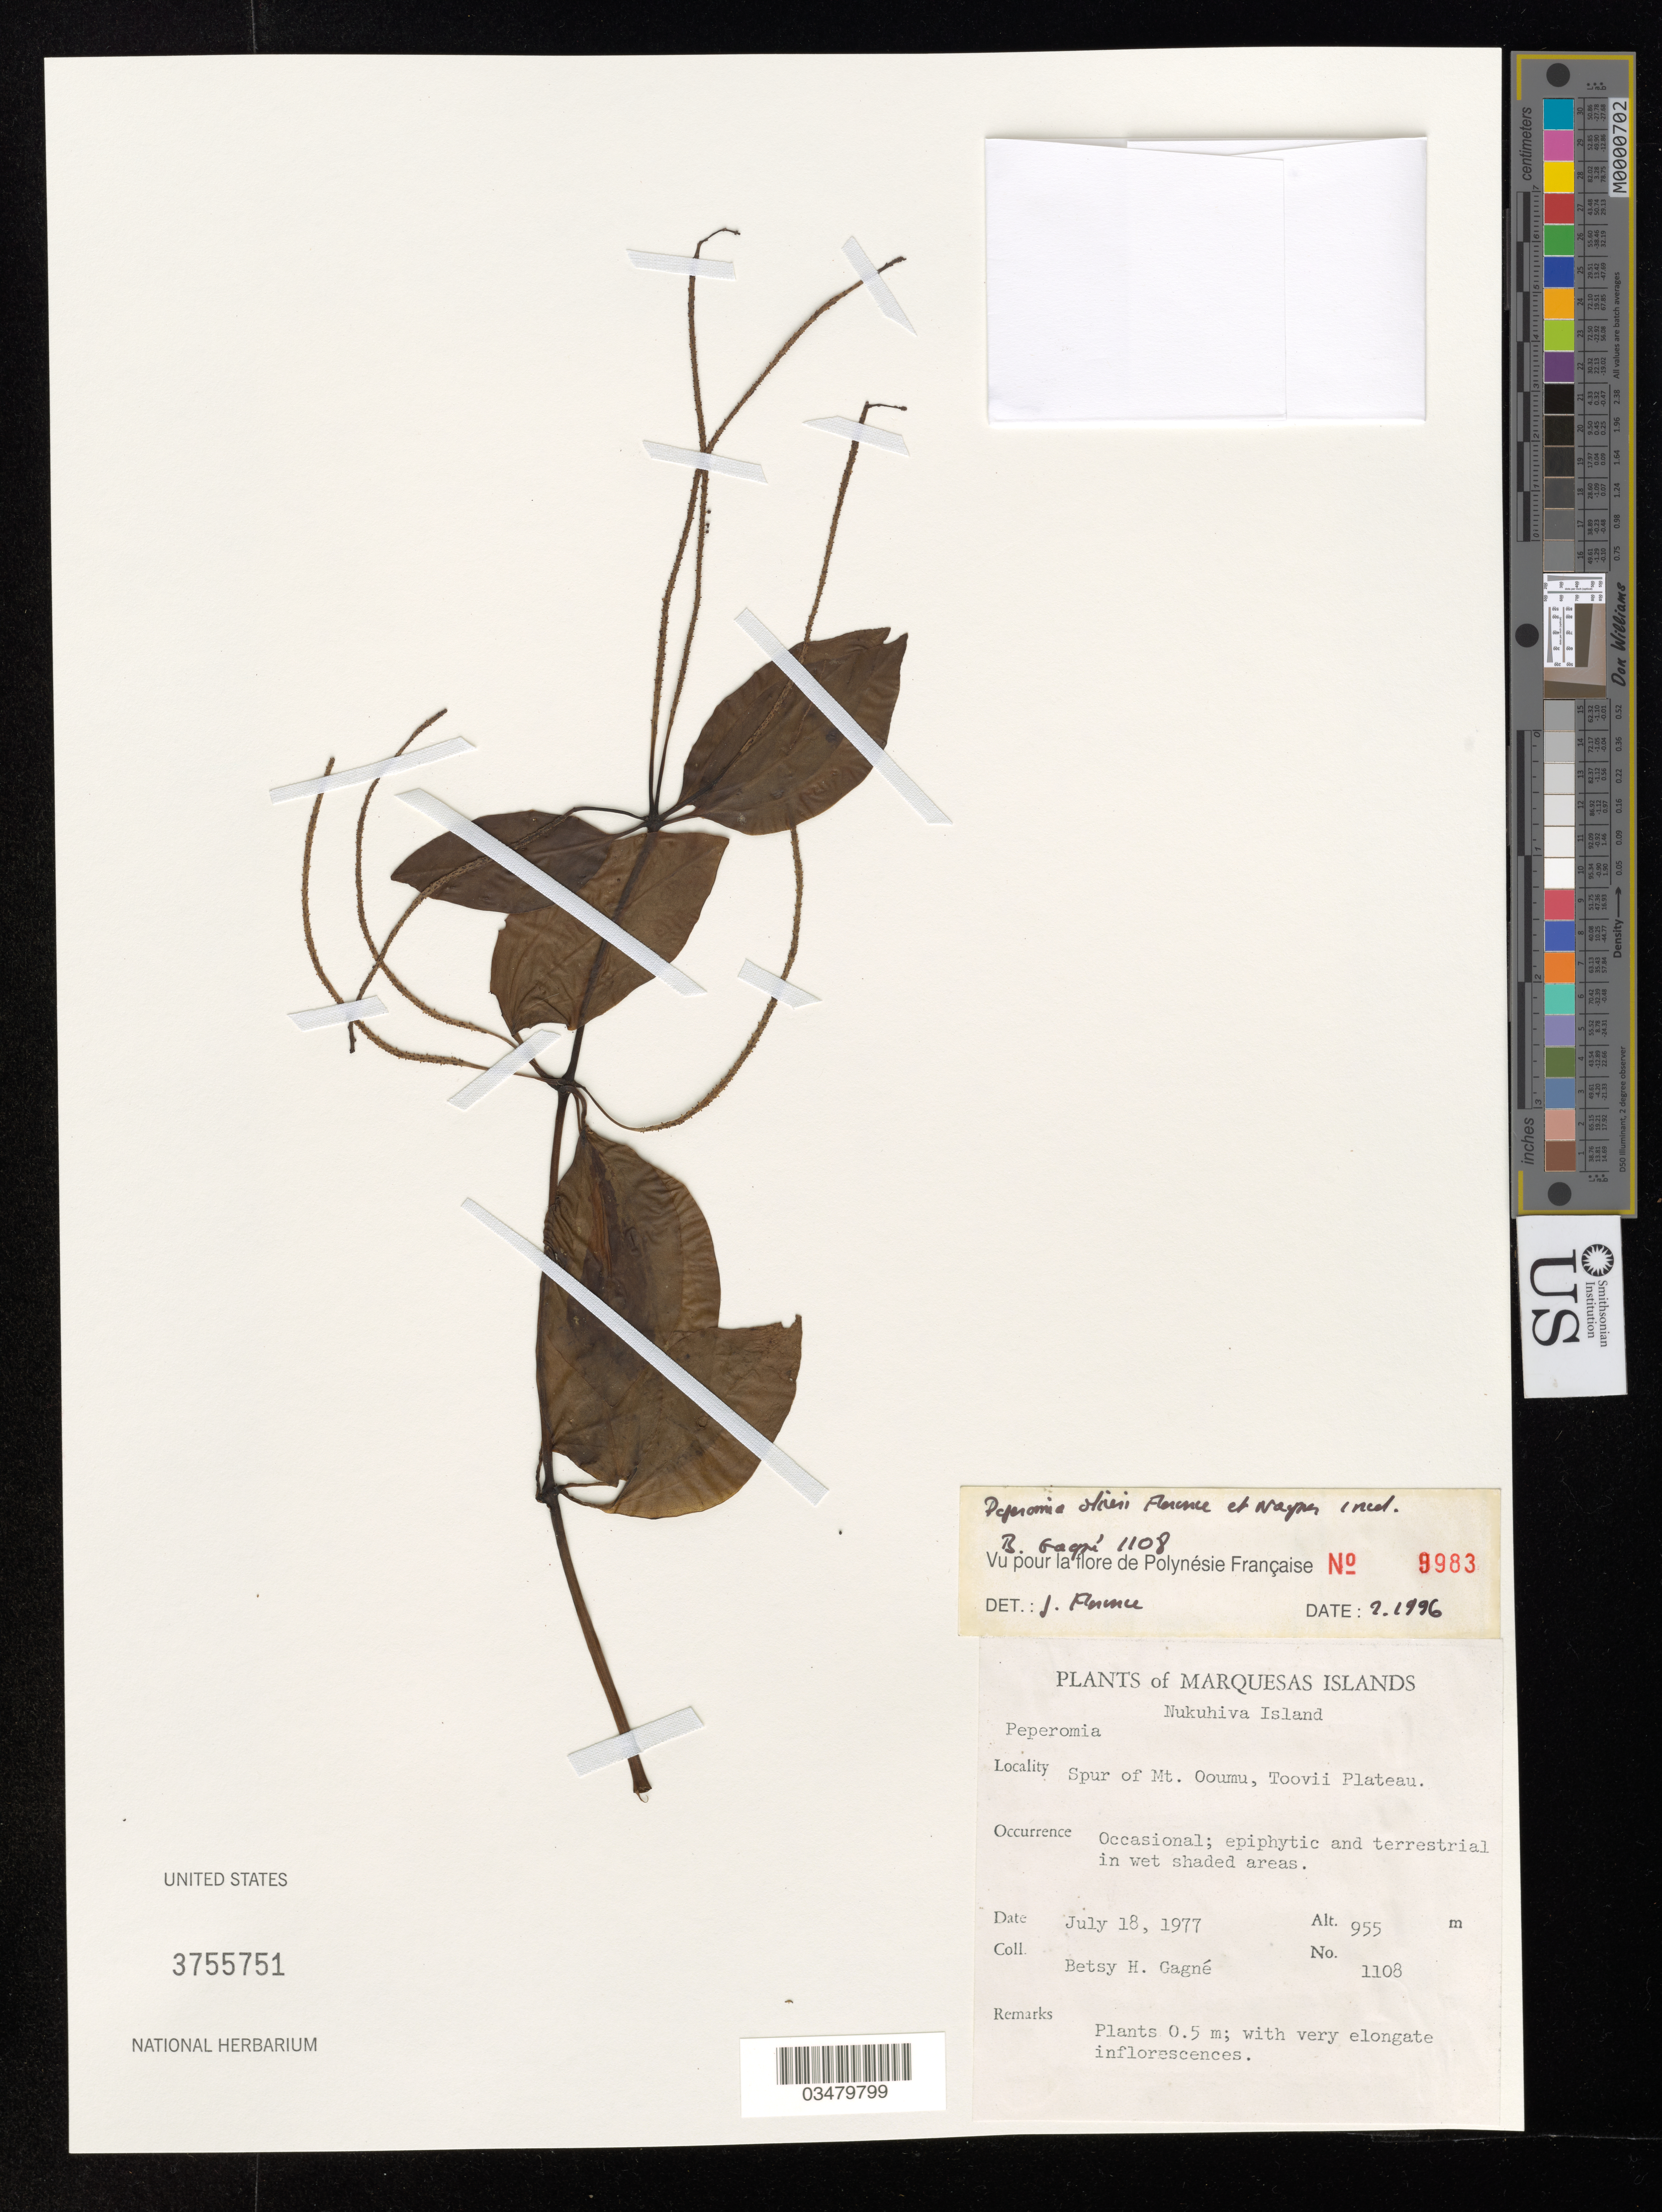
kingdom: Plantae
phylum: Tracheophyta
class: Magnoliopsida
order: Piperales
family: Piperaceae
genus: Peperomia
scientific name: Peperomia oliveri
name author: J. Florence & W.L. Wagner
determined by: Florence, J.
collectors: B. H. Gagné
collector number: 1108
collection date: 1977-07-18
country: French Polynesia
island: Nuku Hiva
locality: Toovii Plateau, spur of Mt. Ooumu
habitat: Occasional, epiphytic and terrestrial in wet shaded places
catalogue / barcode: US 3755751